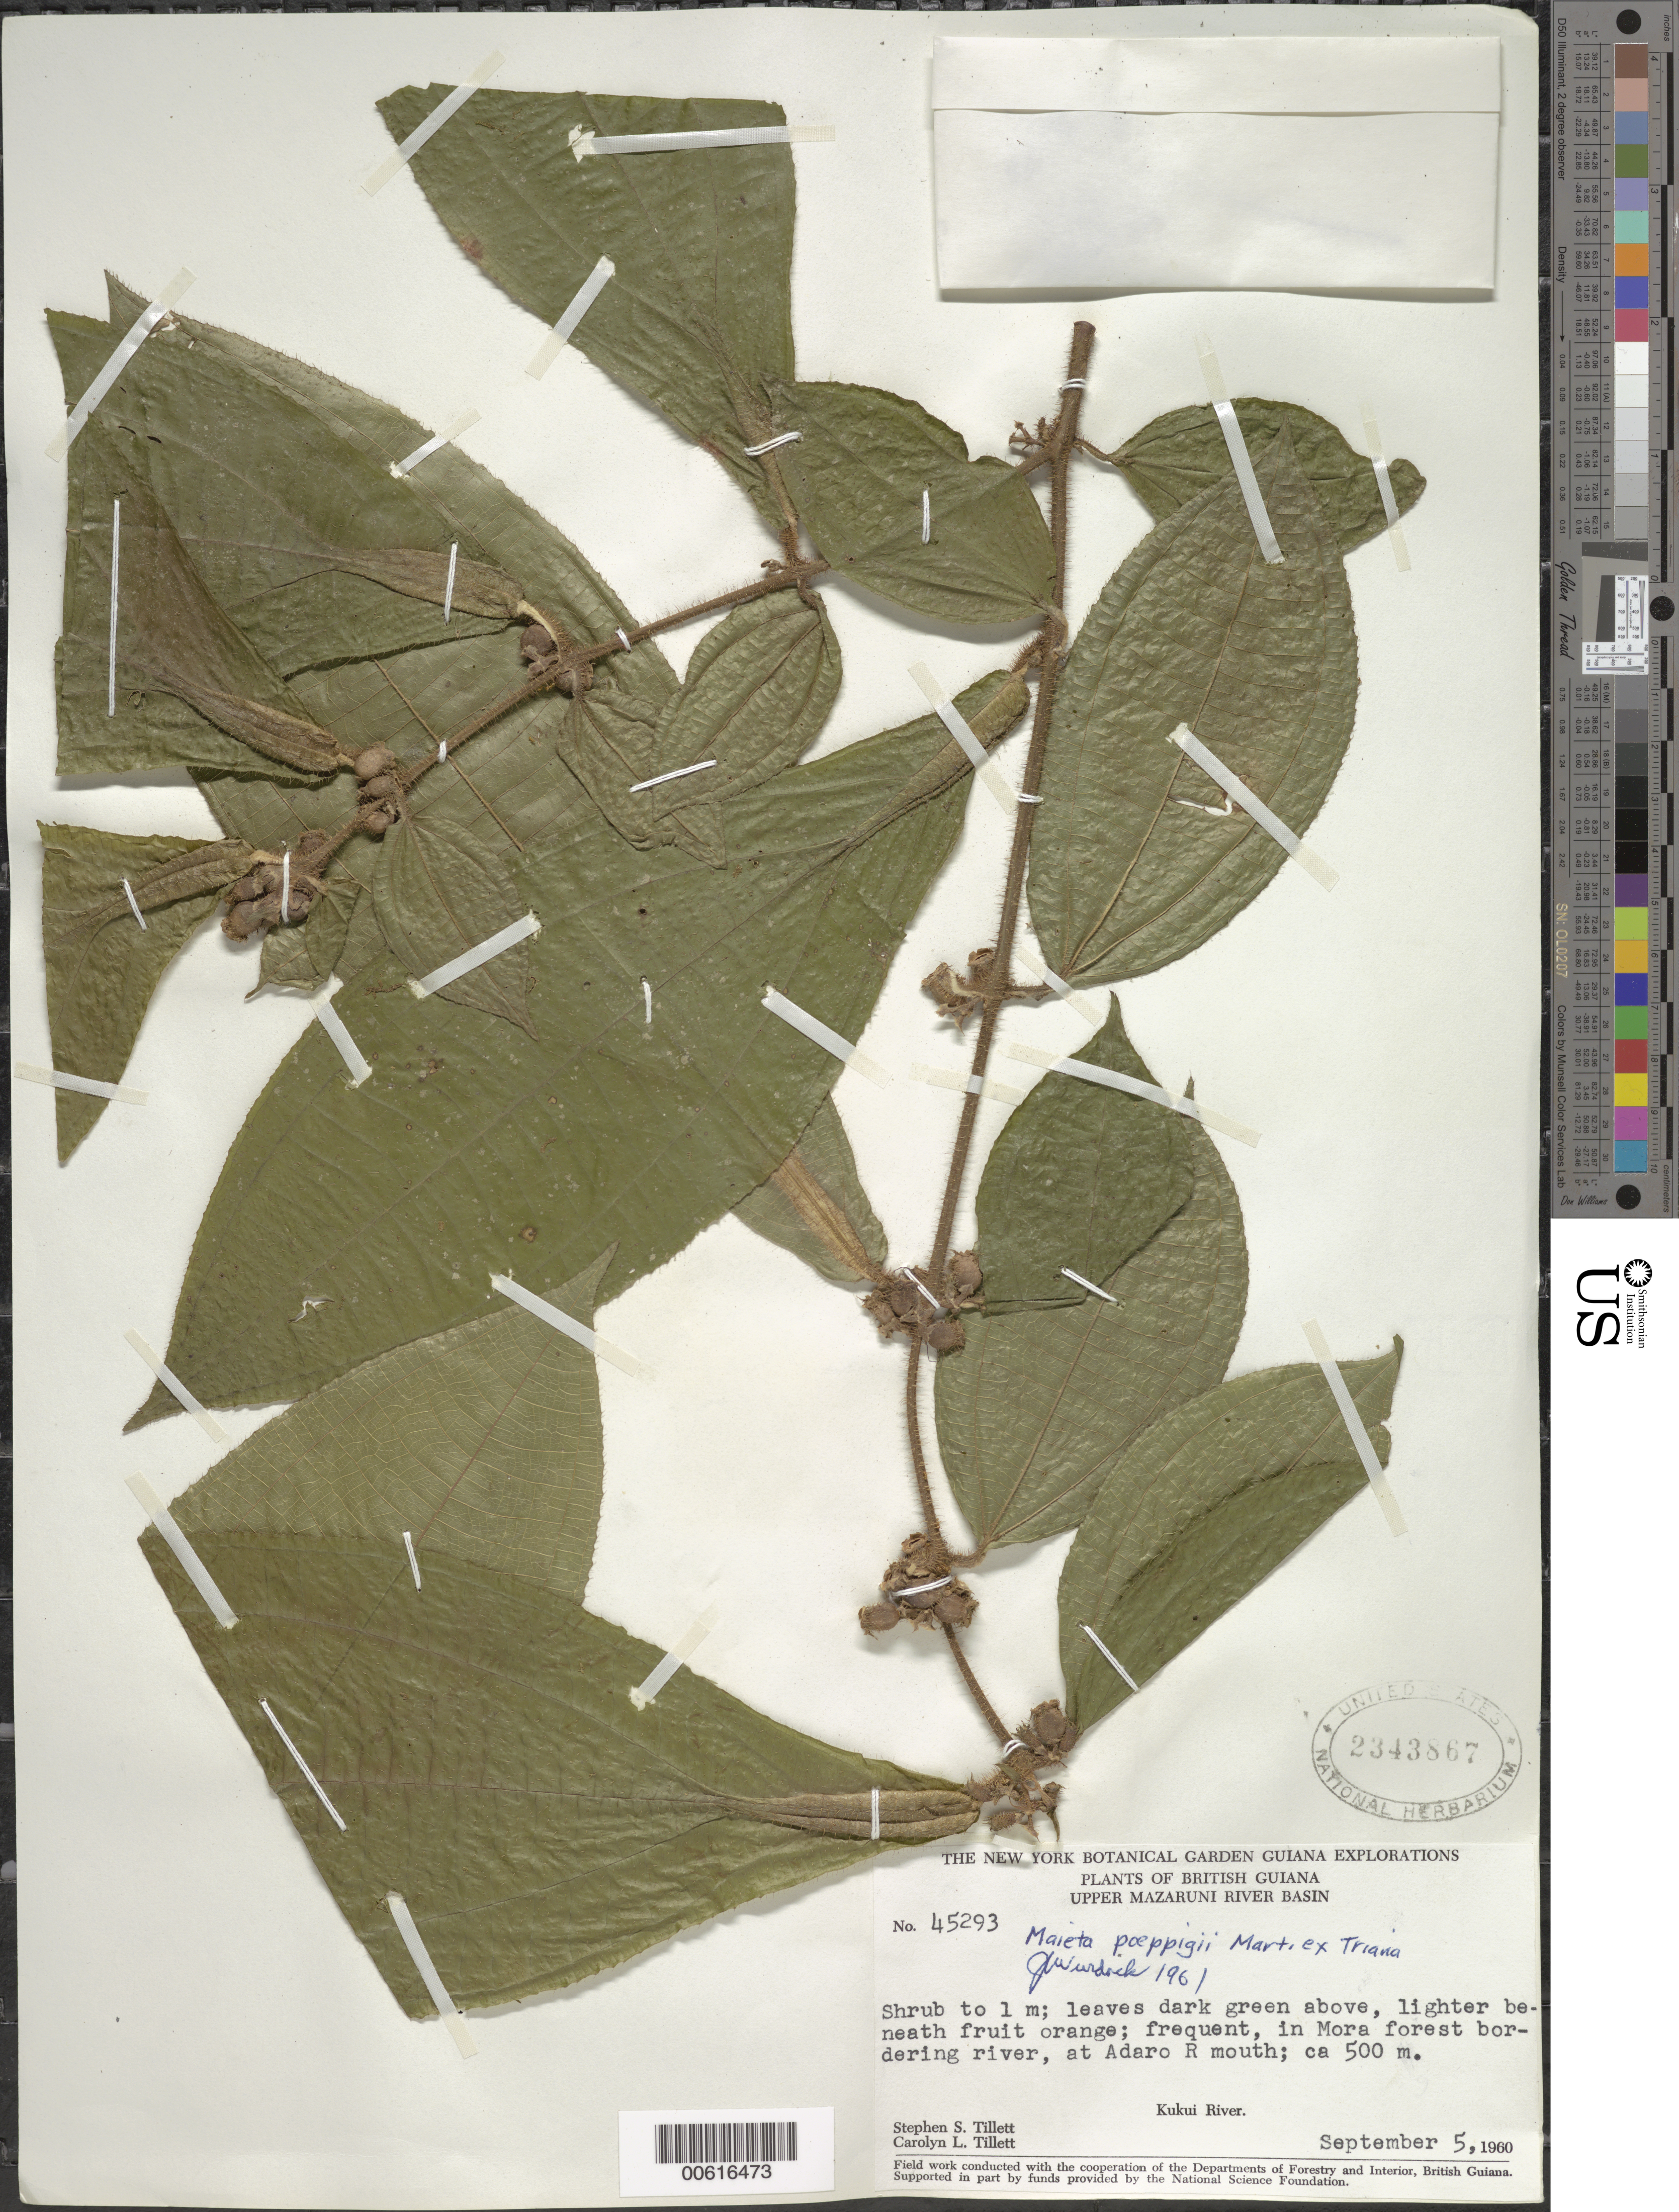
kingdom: Plantae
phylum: Tracheophyta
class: Magnoliopsida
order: Myrtales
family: Melastomataceae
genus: Maieta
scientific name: Maieta poeppigii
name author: Mart. ex Cogn.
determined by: Wurdack, John J., (US), US (UNITED STATES)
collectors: S. S. Tillett, C. L. Tillett & R. Boyan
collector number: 45293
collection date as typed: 5-Sep-60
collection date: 1960-09-05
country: Guyana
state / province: Cuyuni-Mazaruni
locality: Adaro R. mouth, edge of Kukui R., upper Mazaruni R. basin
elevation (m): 500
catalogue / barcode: US 2343867